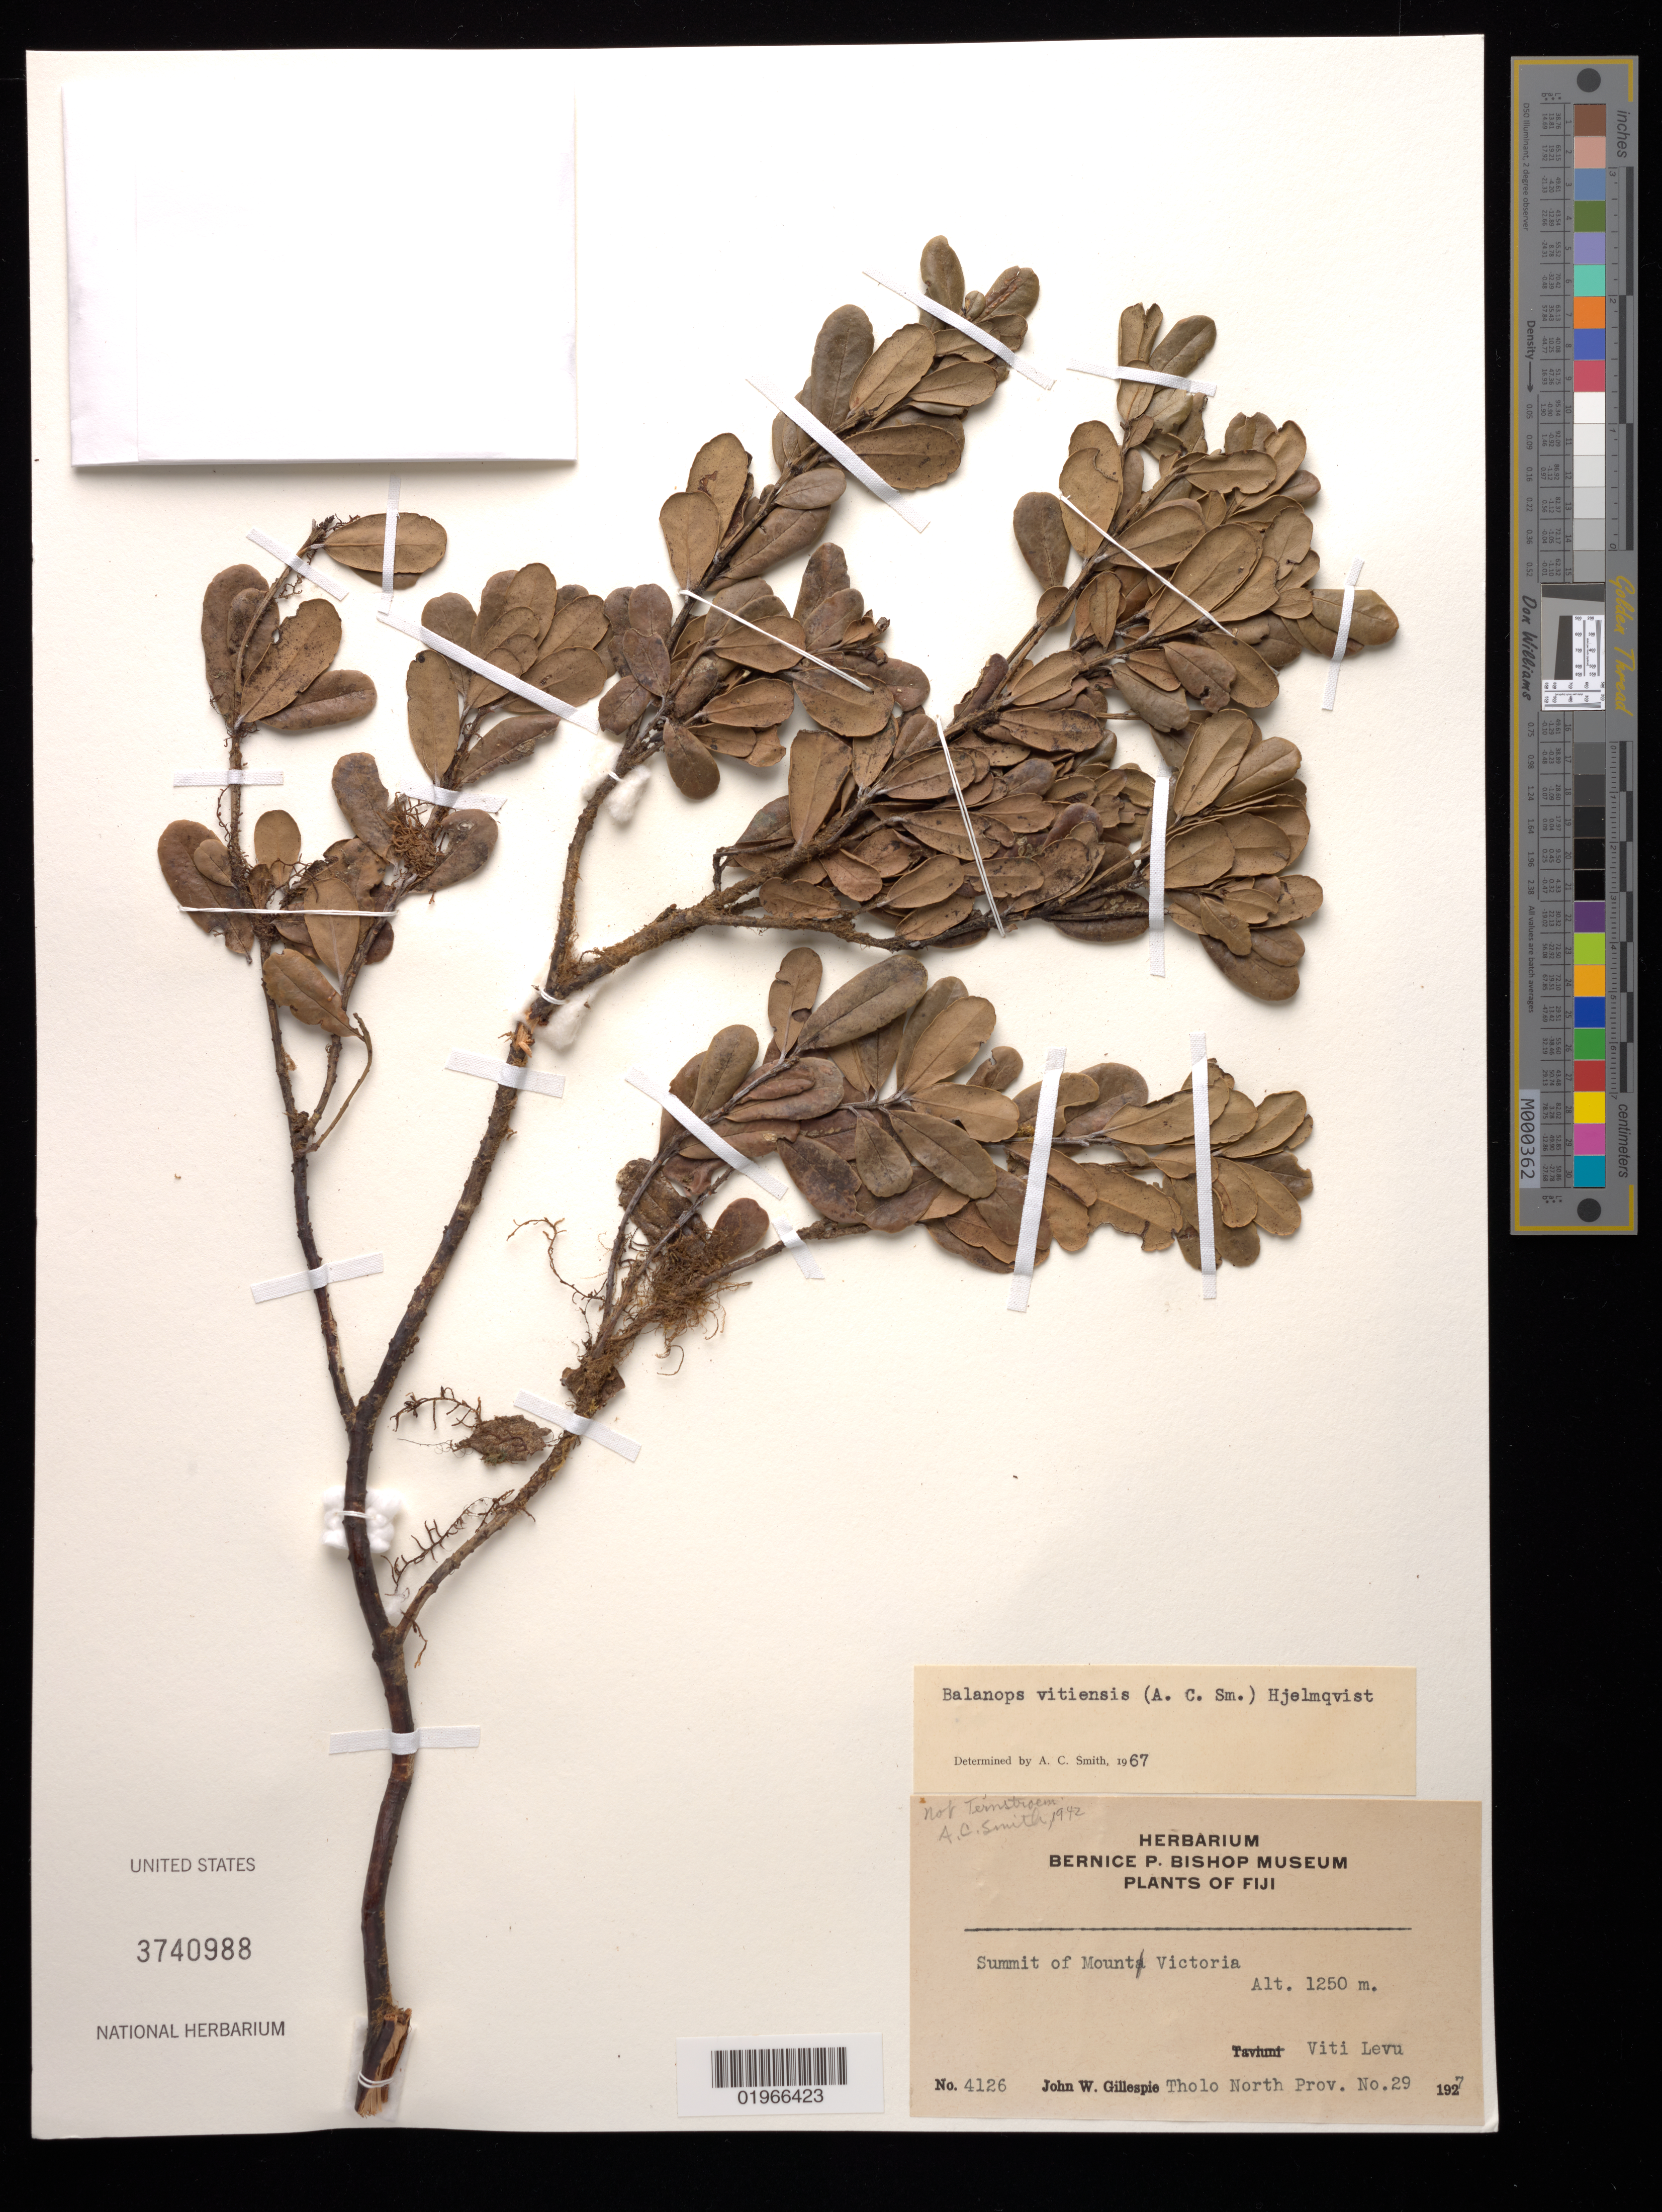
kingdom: Plantae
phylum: Tracheophyta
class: Magnoliopsida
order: Malpighiales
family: Balanopaceae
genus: Balanops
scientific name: Balanops vitiensis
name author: (A.C. Sm.) Hjelmq.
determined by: Smith, A. C.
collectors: J. W. Gillespie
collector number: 4126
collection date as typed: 1927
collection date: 1927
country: Fiji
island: Viti Levu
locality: Viti Levu, Summit of Mount Victoria, Tholo North Prov. No. 29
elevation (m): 1250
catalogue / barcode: US 3740988